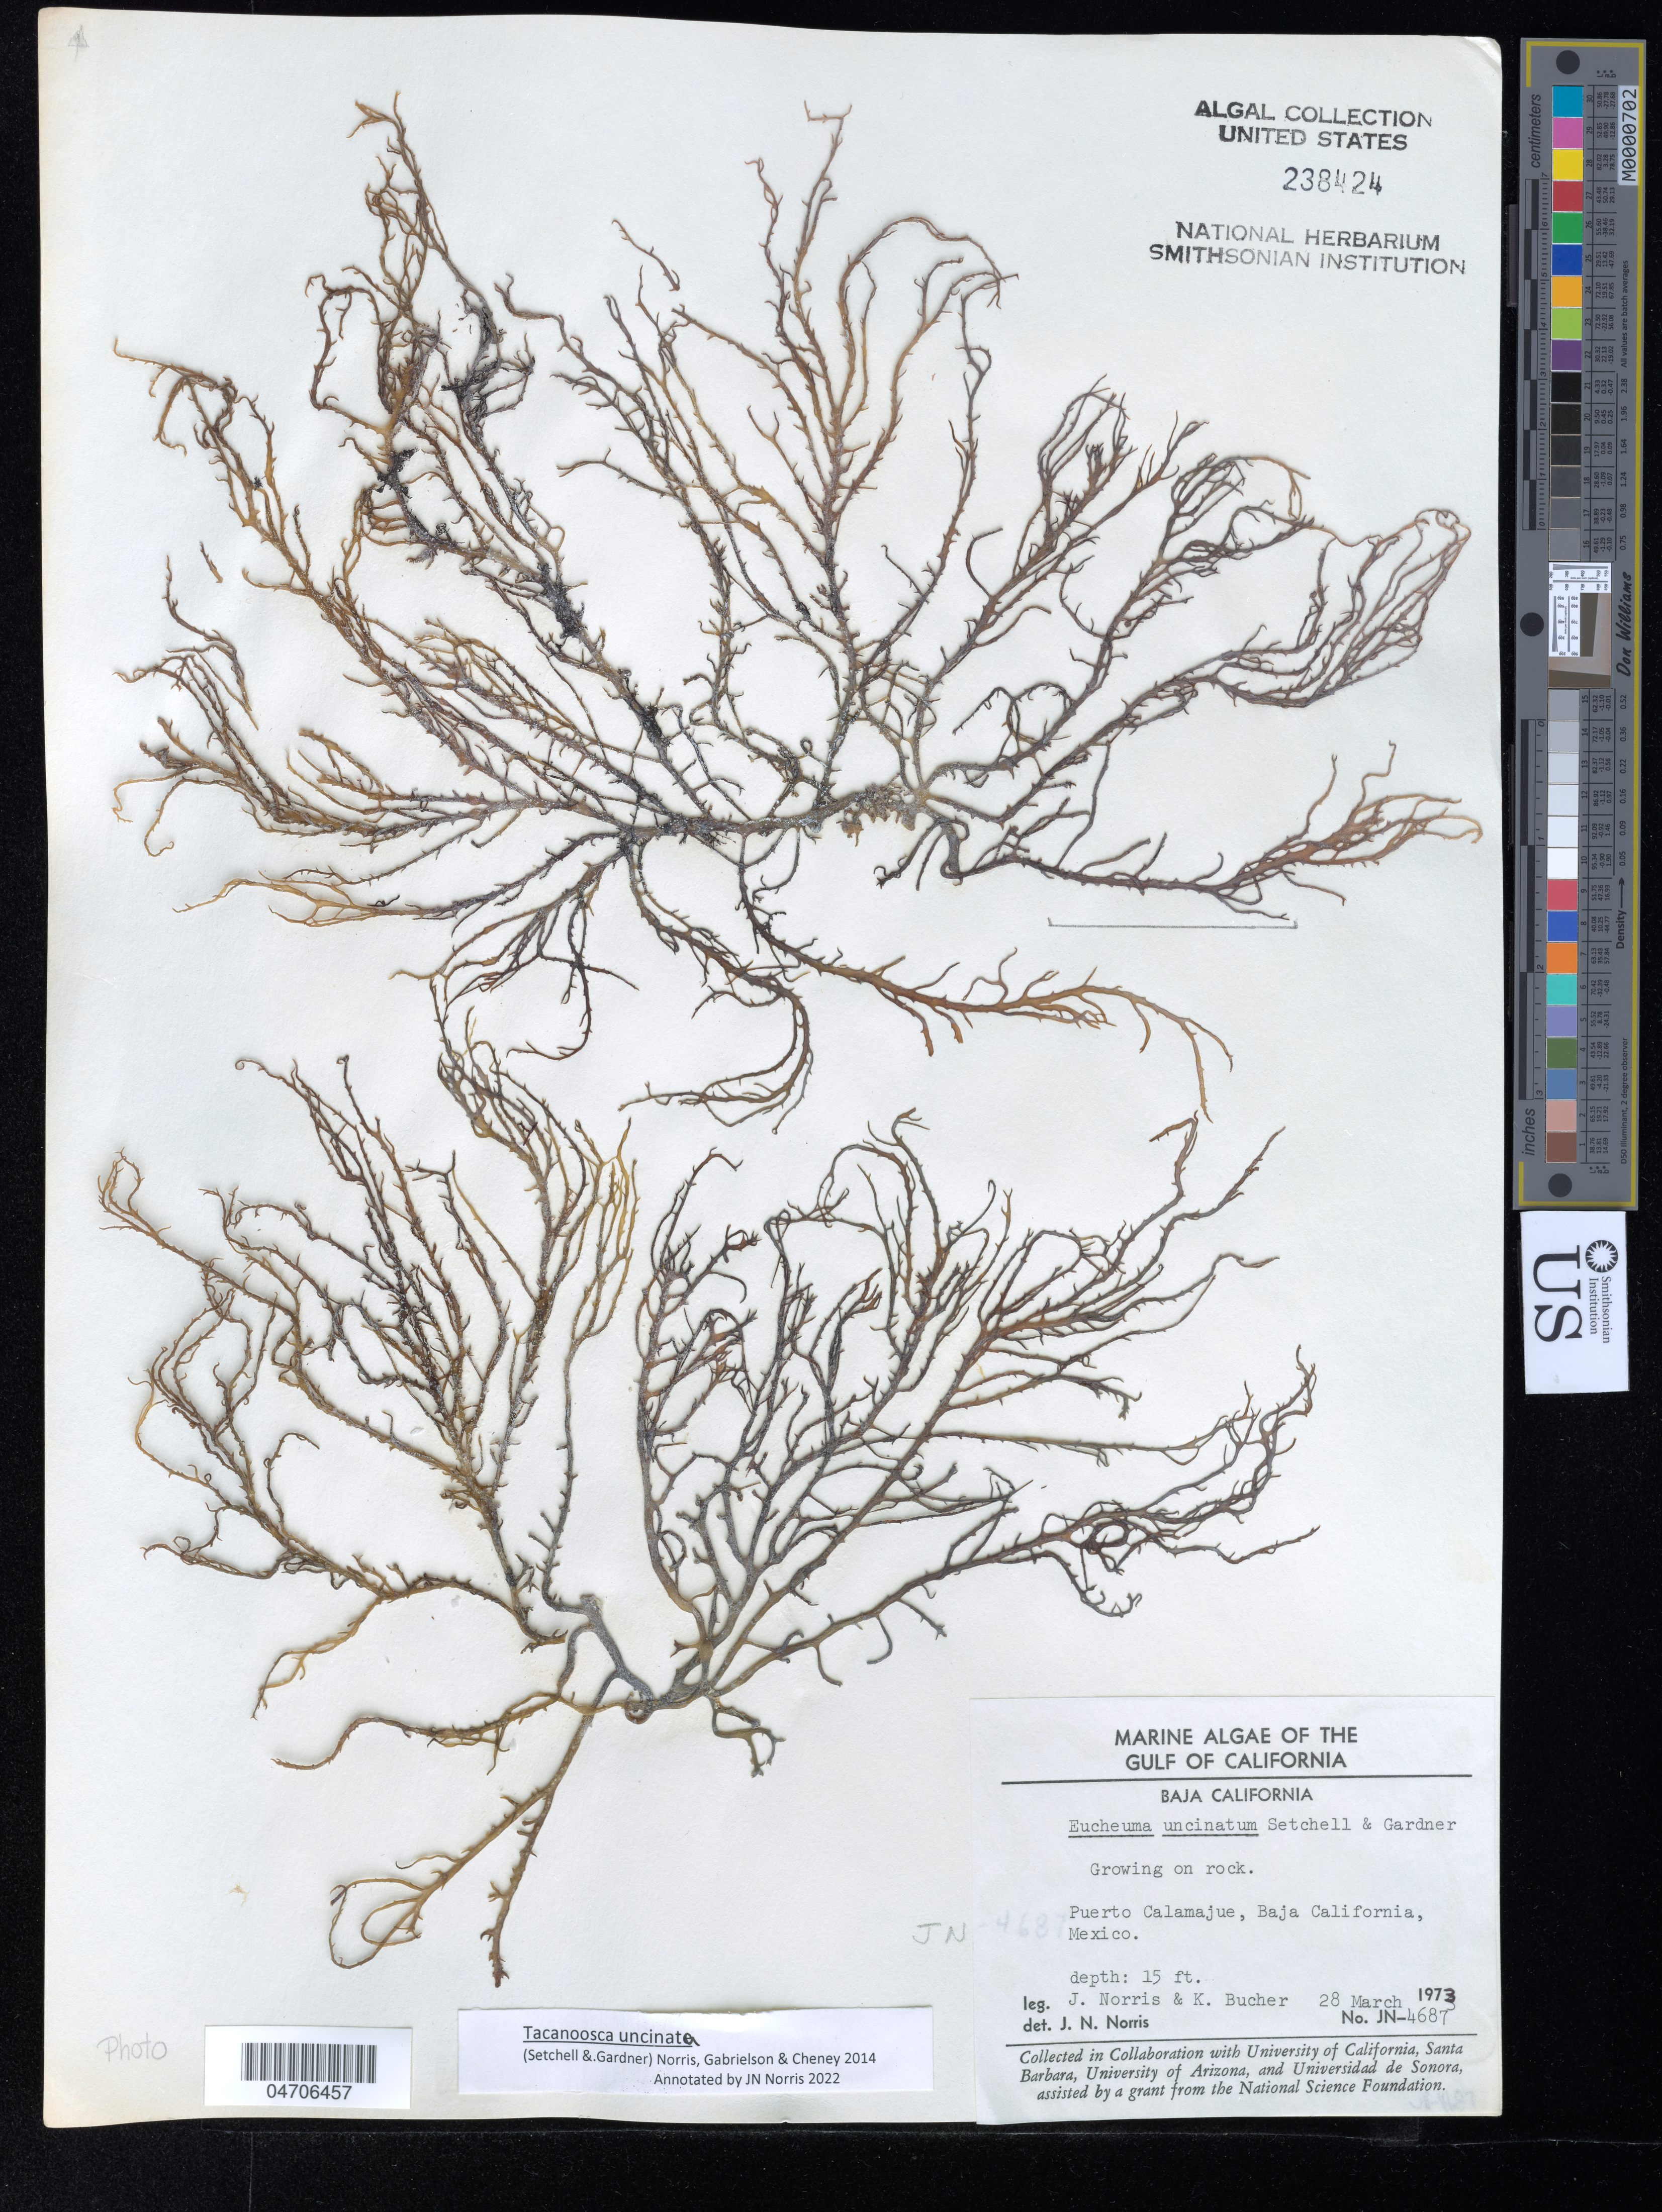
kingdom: Plantae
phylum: Rhodophyta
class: Florideophyceae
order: Gigartinales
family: Solieriaceae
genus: Tacanoosca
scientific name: Tacanoosca uncinata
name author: (Setchell & N.L. Gardner) J.N. Norris et al.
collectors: J. Norris & K. E. Bucher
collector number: JN-4687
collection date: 1973-03-28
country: Mexico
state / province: Baja California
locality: The Gulf of California. Puerto Calamajue.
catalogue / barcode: US 238424